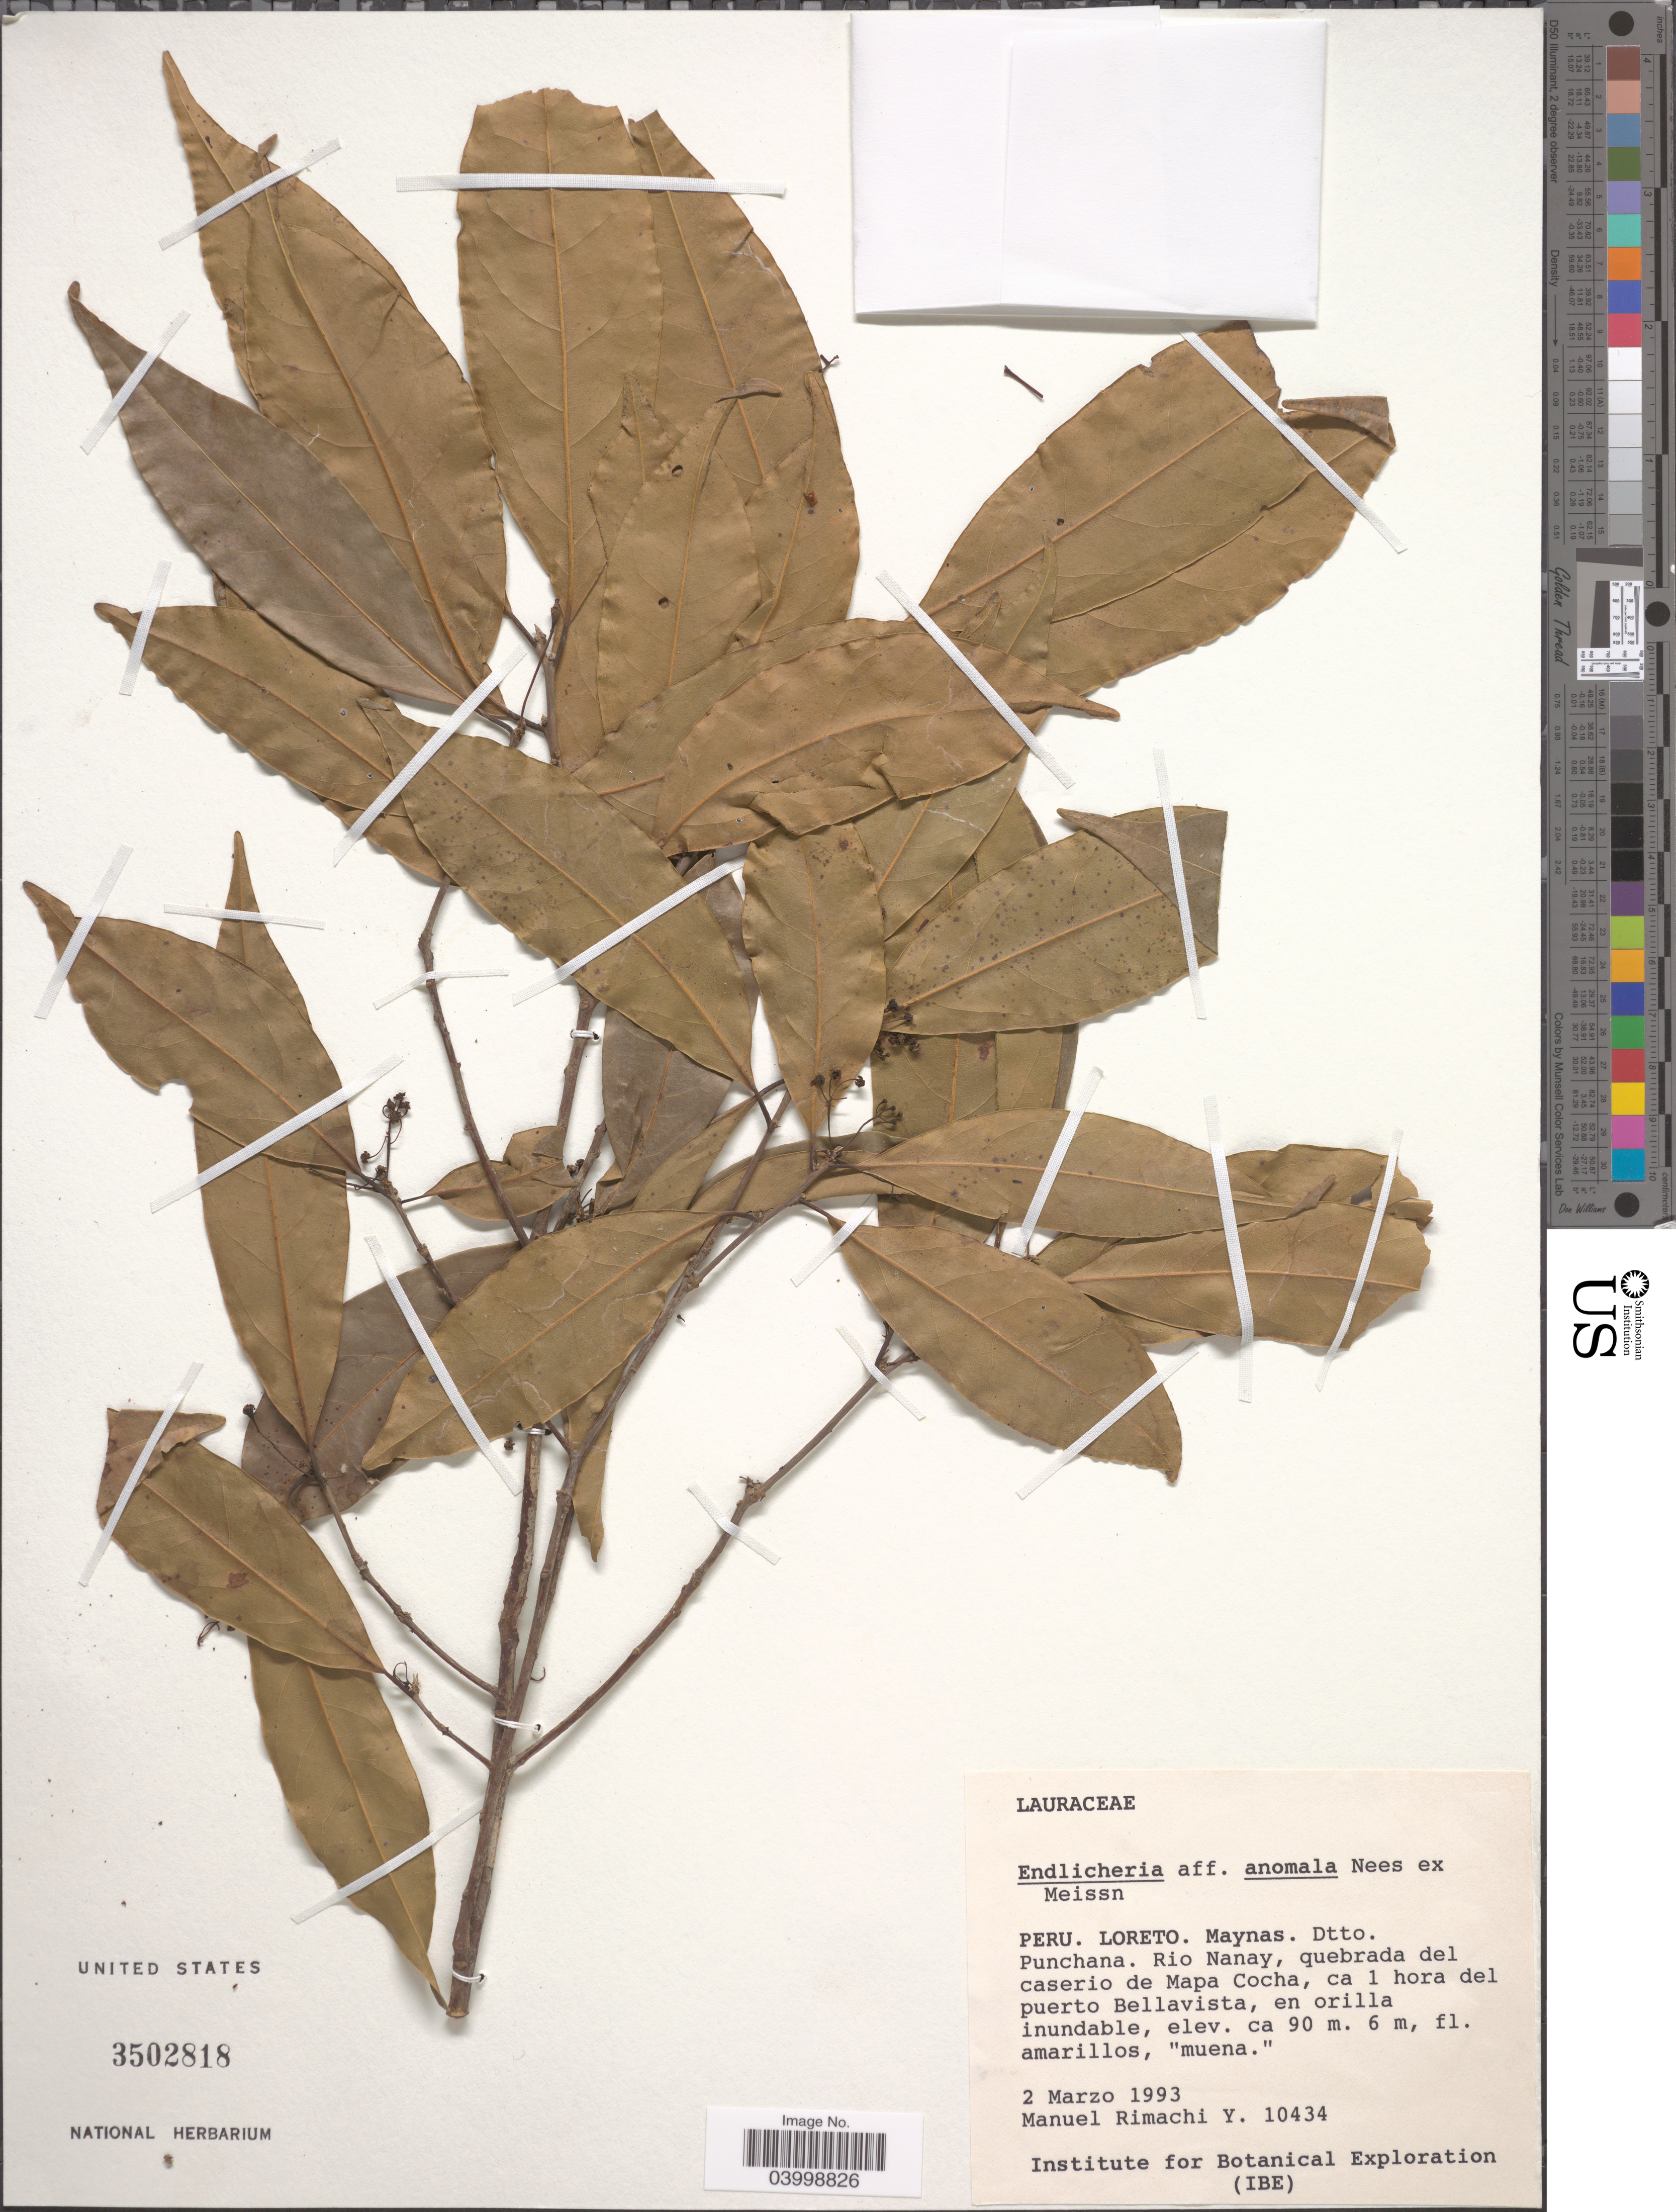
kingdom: Plantae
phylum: Tracheophyta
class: Magnoliopsida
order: Laurales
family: Lauraceae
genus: Endlicheria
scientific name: Endlicheria anomala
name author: Nees ex Meisn.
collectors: M. Rimachi Y.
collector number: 10434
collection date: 1993-03-02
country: Peru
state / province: Loreto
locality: Maynas. Dtto. Punchana. Rio Nanay, quebrada del caserio de Mapa Cocha, ca 1 hora del puerto Bellavista, en orilla inundable.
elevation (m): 90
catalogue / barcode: US 3502818